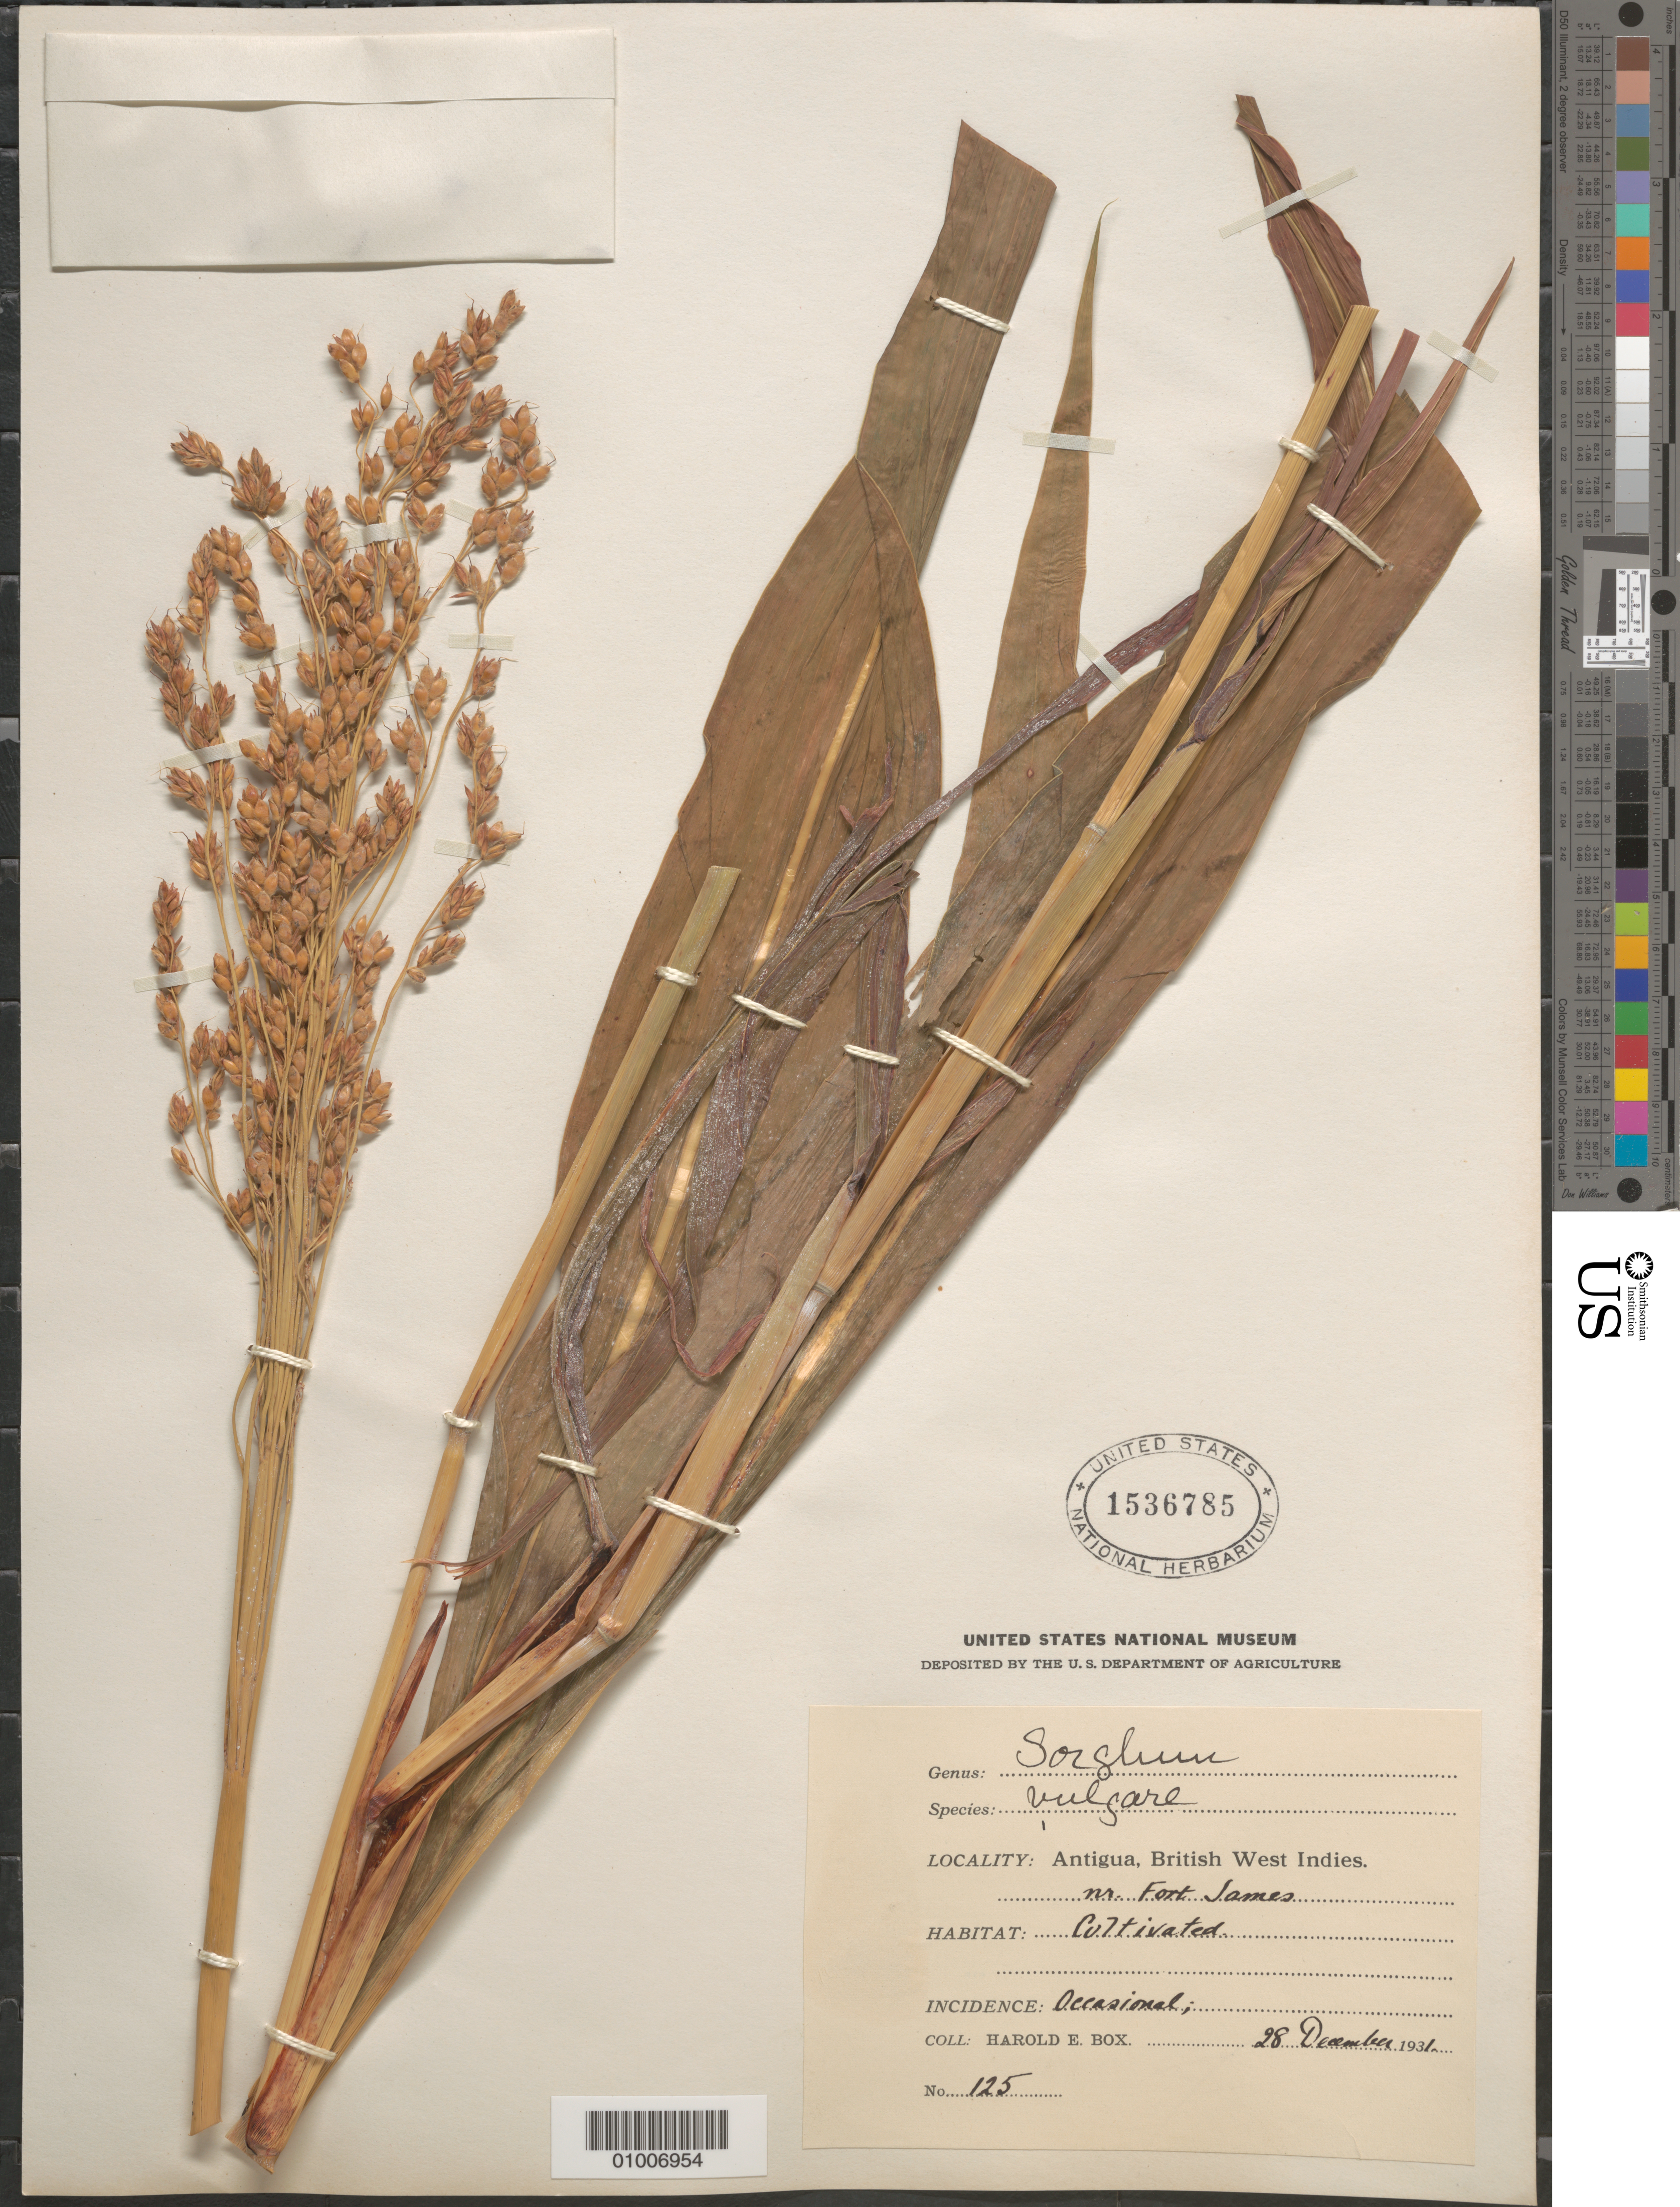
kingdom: Plantae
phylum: Tracheophyta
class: Liliopsida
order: Poales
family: Poaceae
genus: Sorghum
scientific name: Sorghum bicolor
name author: (L.) Moench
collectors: H. E. Box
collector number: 125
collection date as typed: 28 Dec 1931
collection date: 1931-12-28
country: Antigua and Barbuda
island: Antigua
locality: nr. Fort James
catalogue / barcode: US 1536785